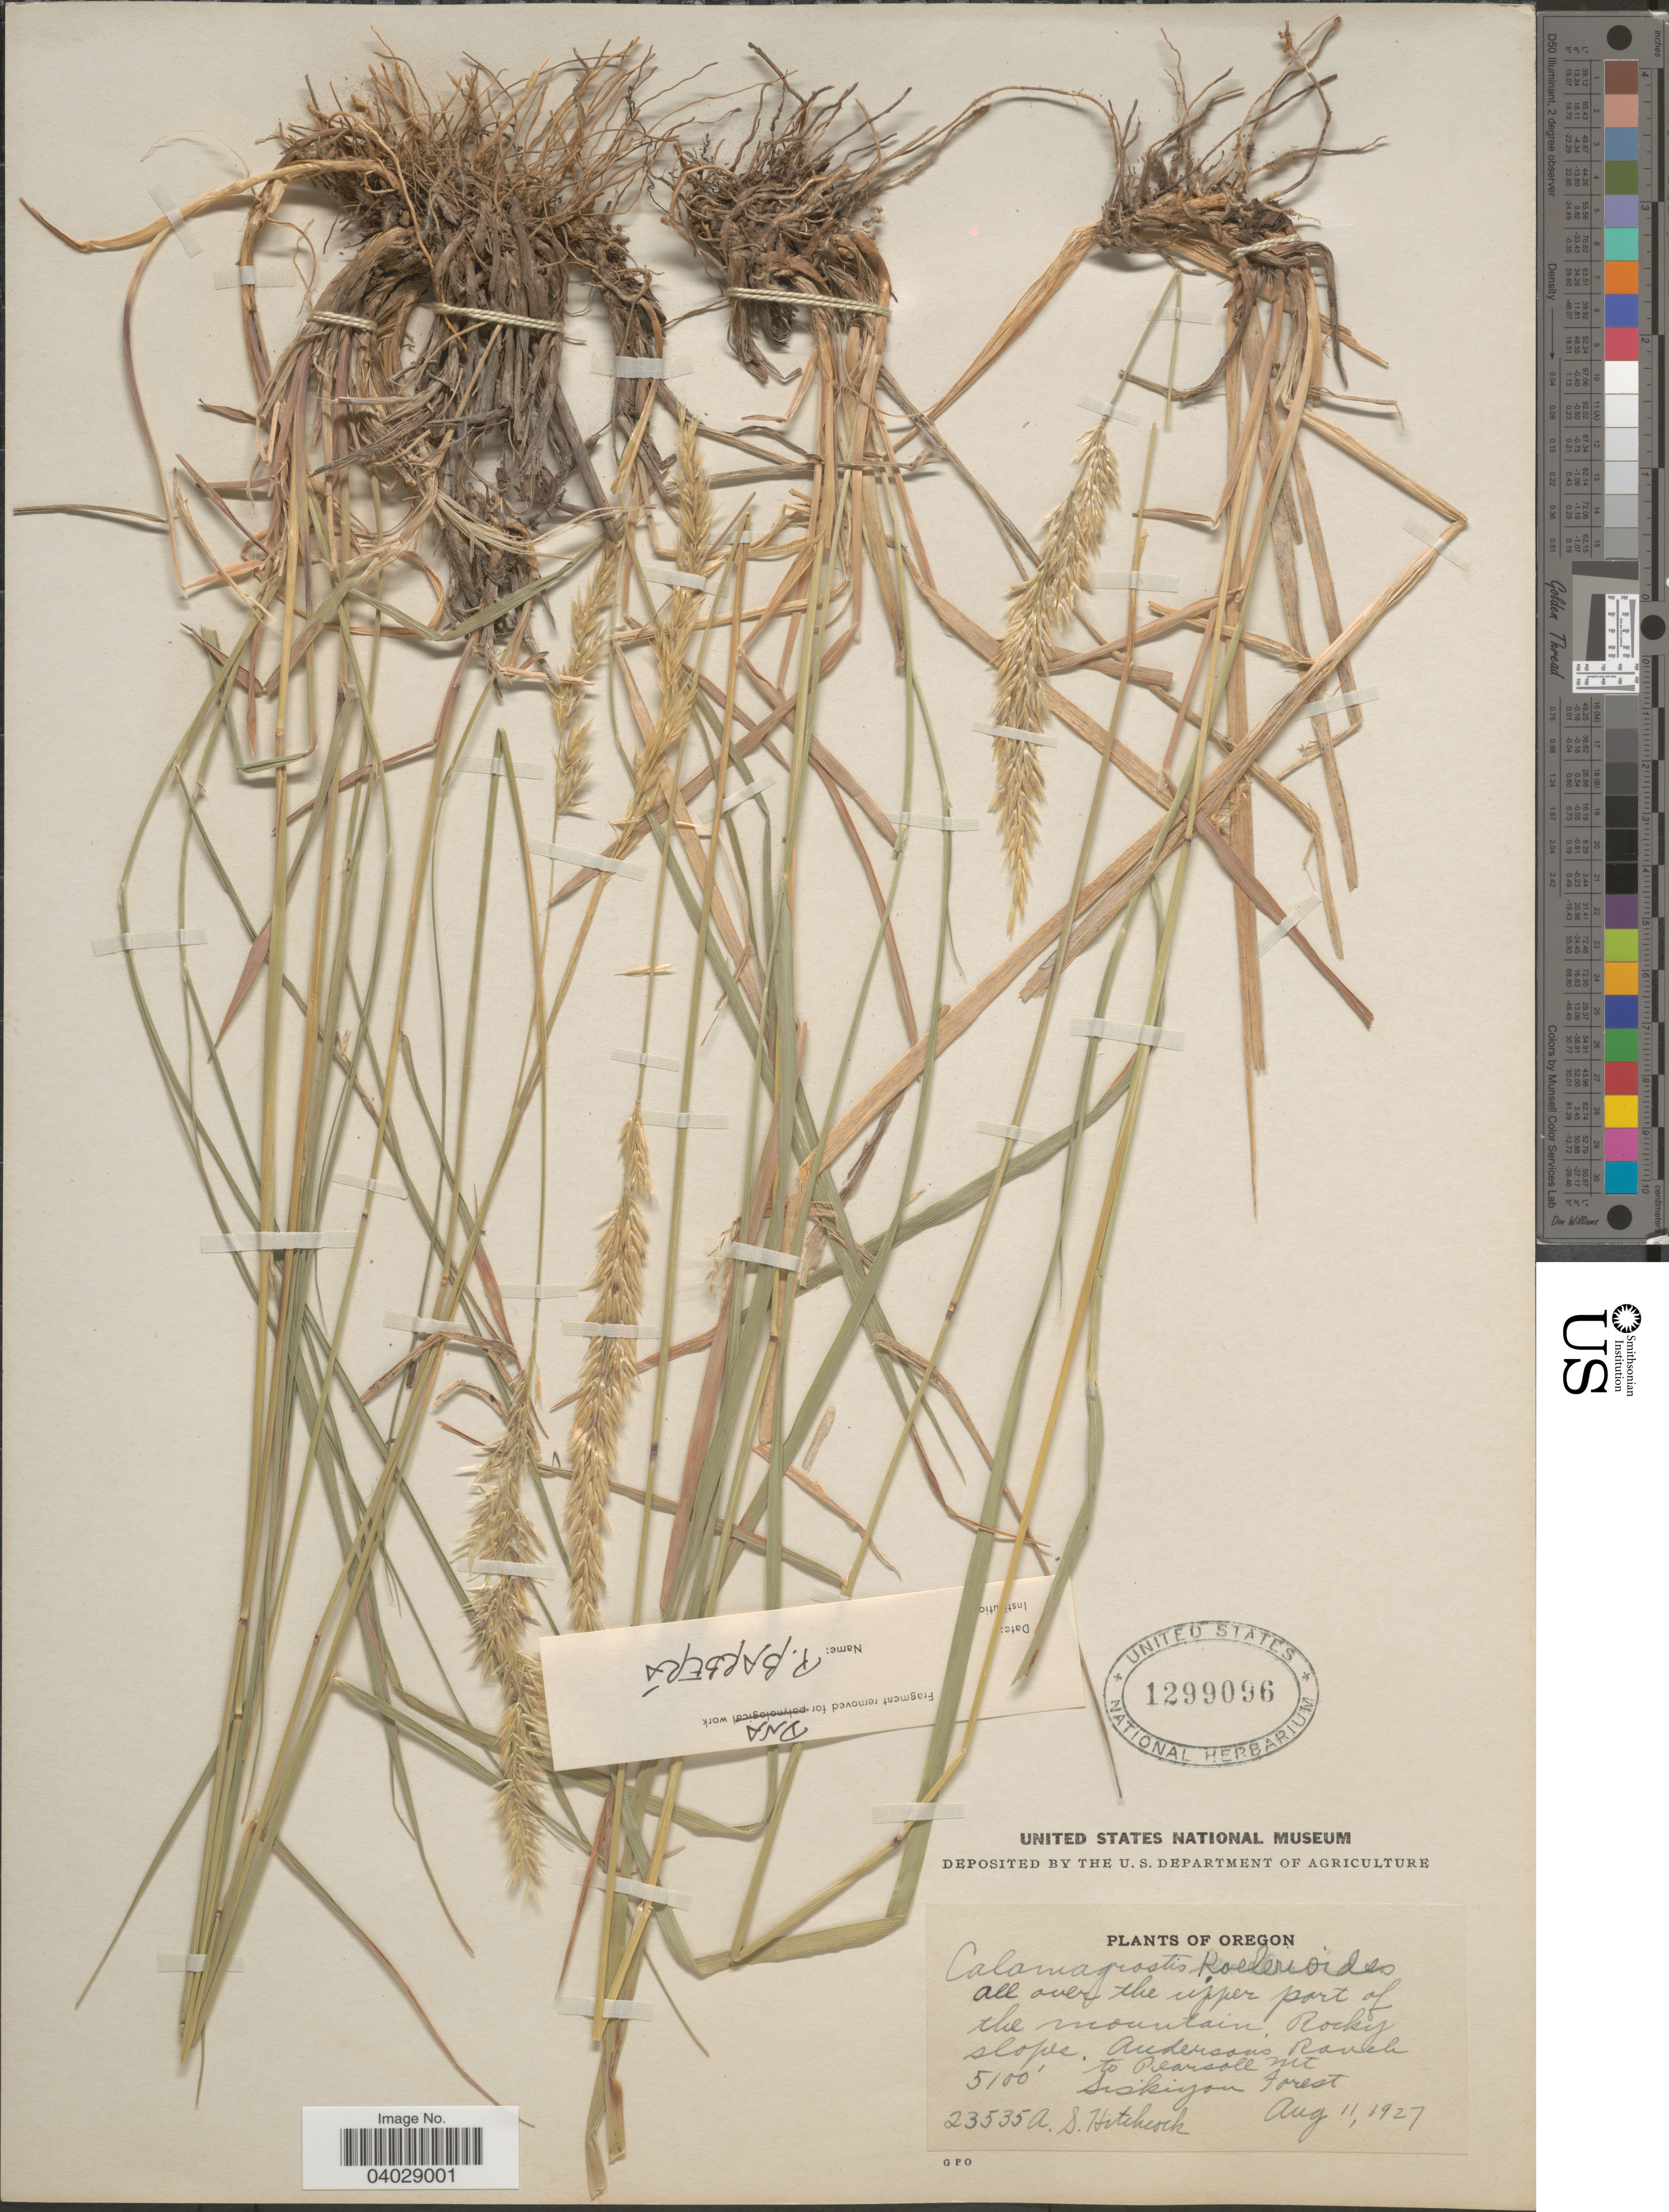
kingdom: Plantae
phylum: Tracheophyta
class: Liliopsida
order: Poales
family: Poaceae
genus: Calamagrostis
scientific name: Calamagrostis koelerioides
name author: Vasey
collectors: A. S. Hitchcock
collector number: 23535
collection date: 1927-08-11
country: United States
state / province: Oregon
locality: All over the upper part of the mountain. Rocky slopes. Andersons Ranch to Pearsoll Mt. Siskiyou Forest.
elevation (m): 1554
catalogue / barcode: US 1299096